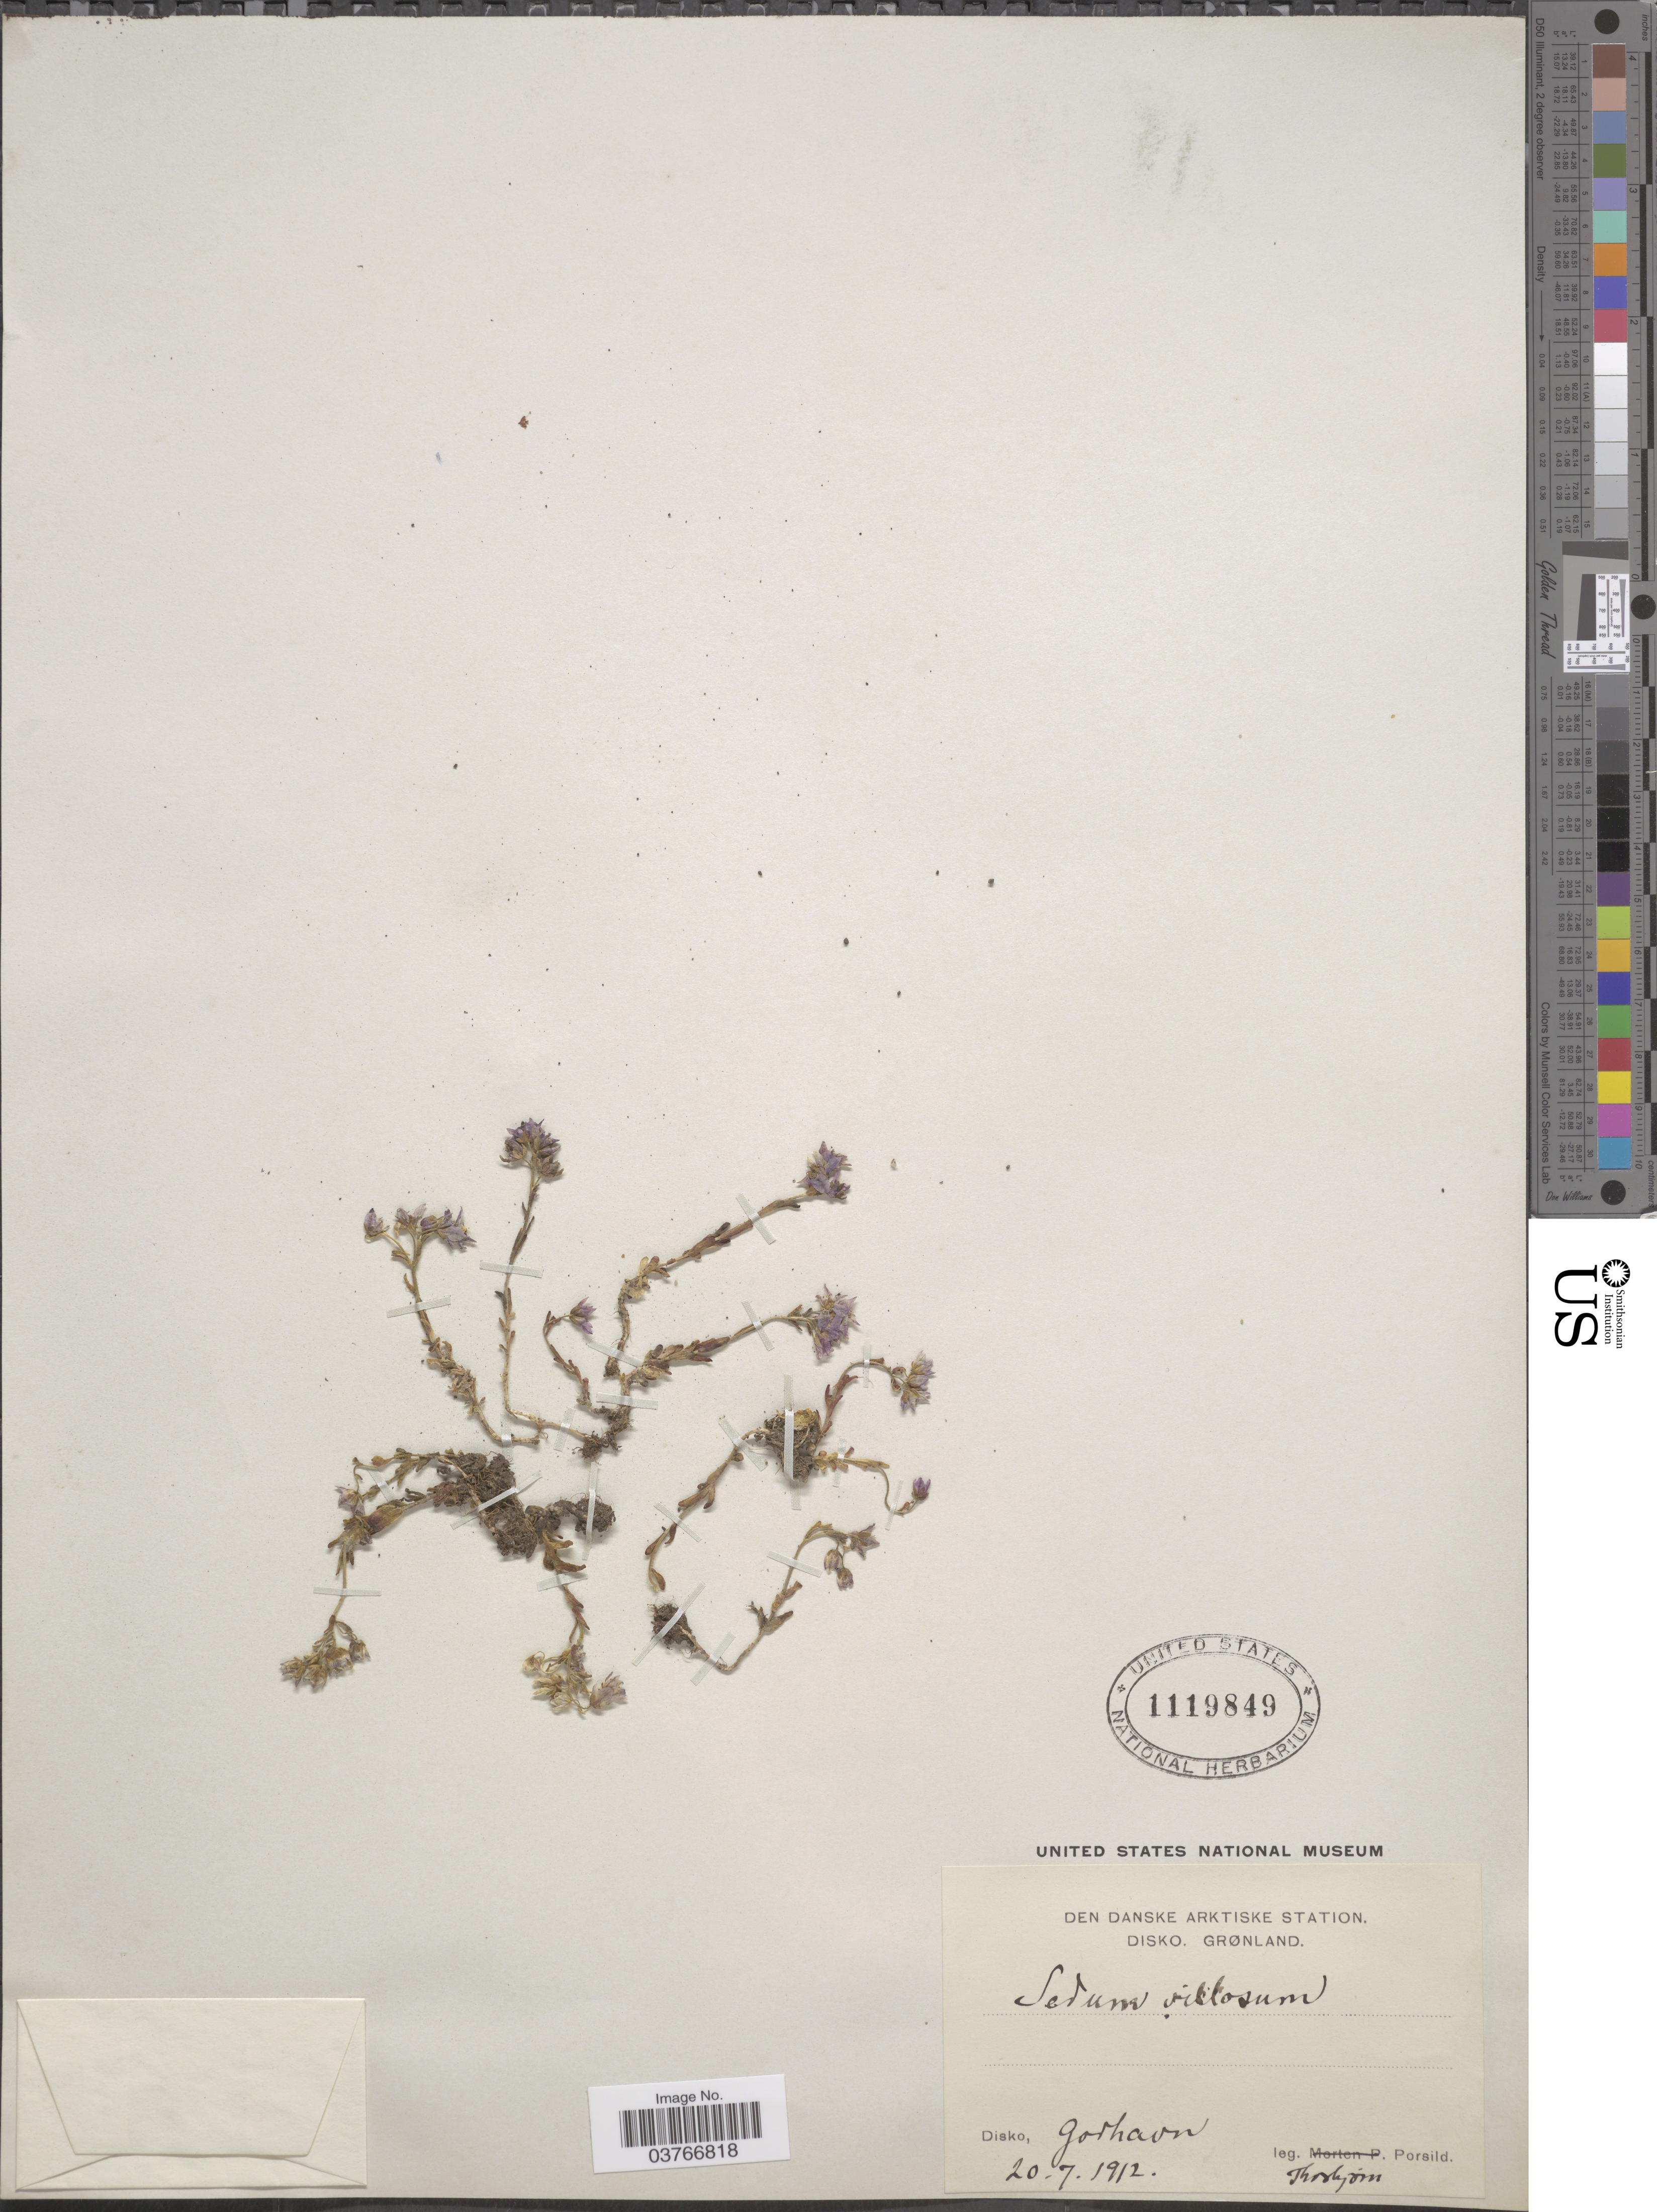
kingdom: Plantae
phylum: Tracheophyta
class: Magnoliopsida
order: Saxifragales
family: Crassulaceae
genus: Sedum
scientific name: Sedum torreyi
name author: G. Don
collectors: T. Porsild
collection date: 1912-07-20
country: Greenland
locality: Den Danske Arktiske Station. Disko. Grønland. Disko, godhavn.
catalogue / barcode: US 1119849